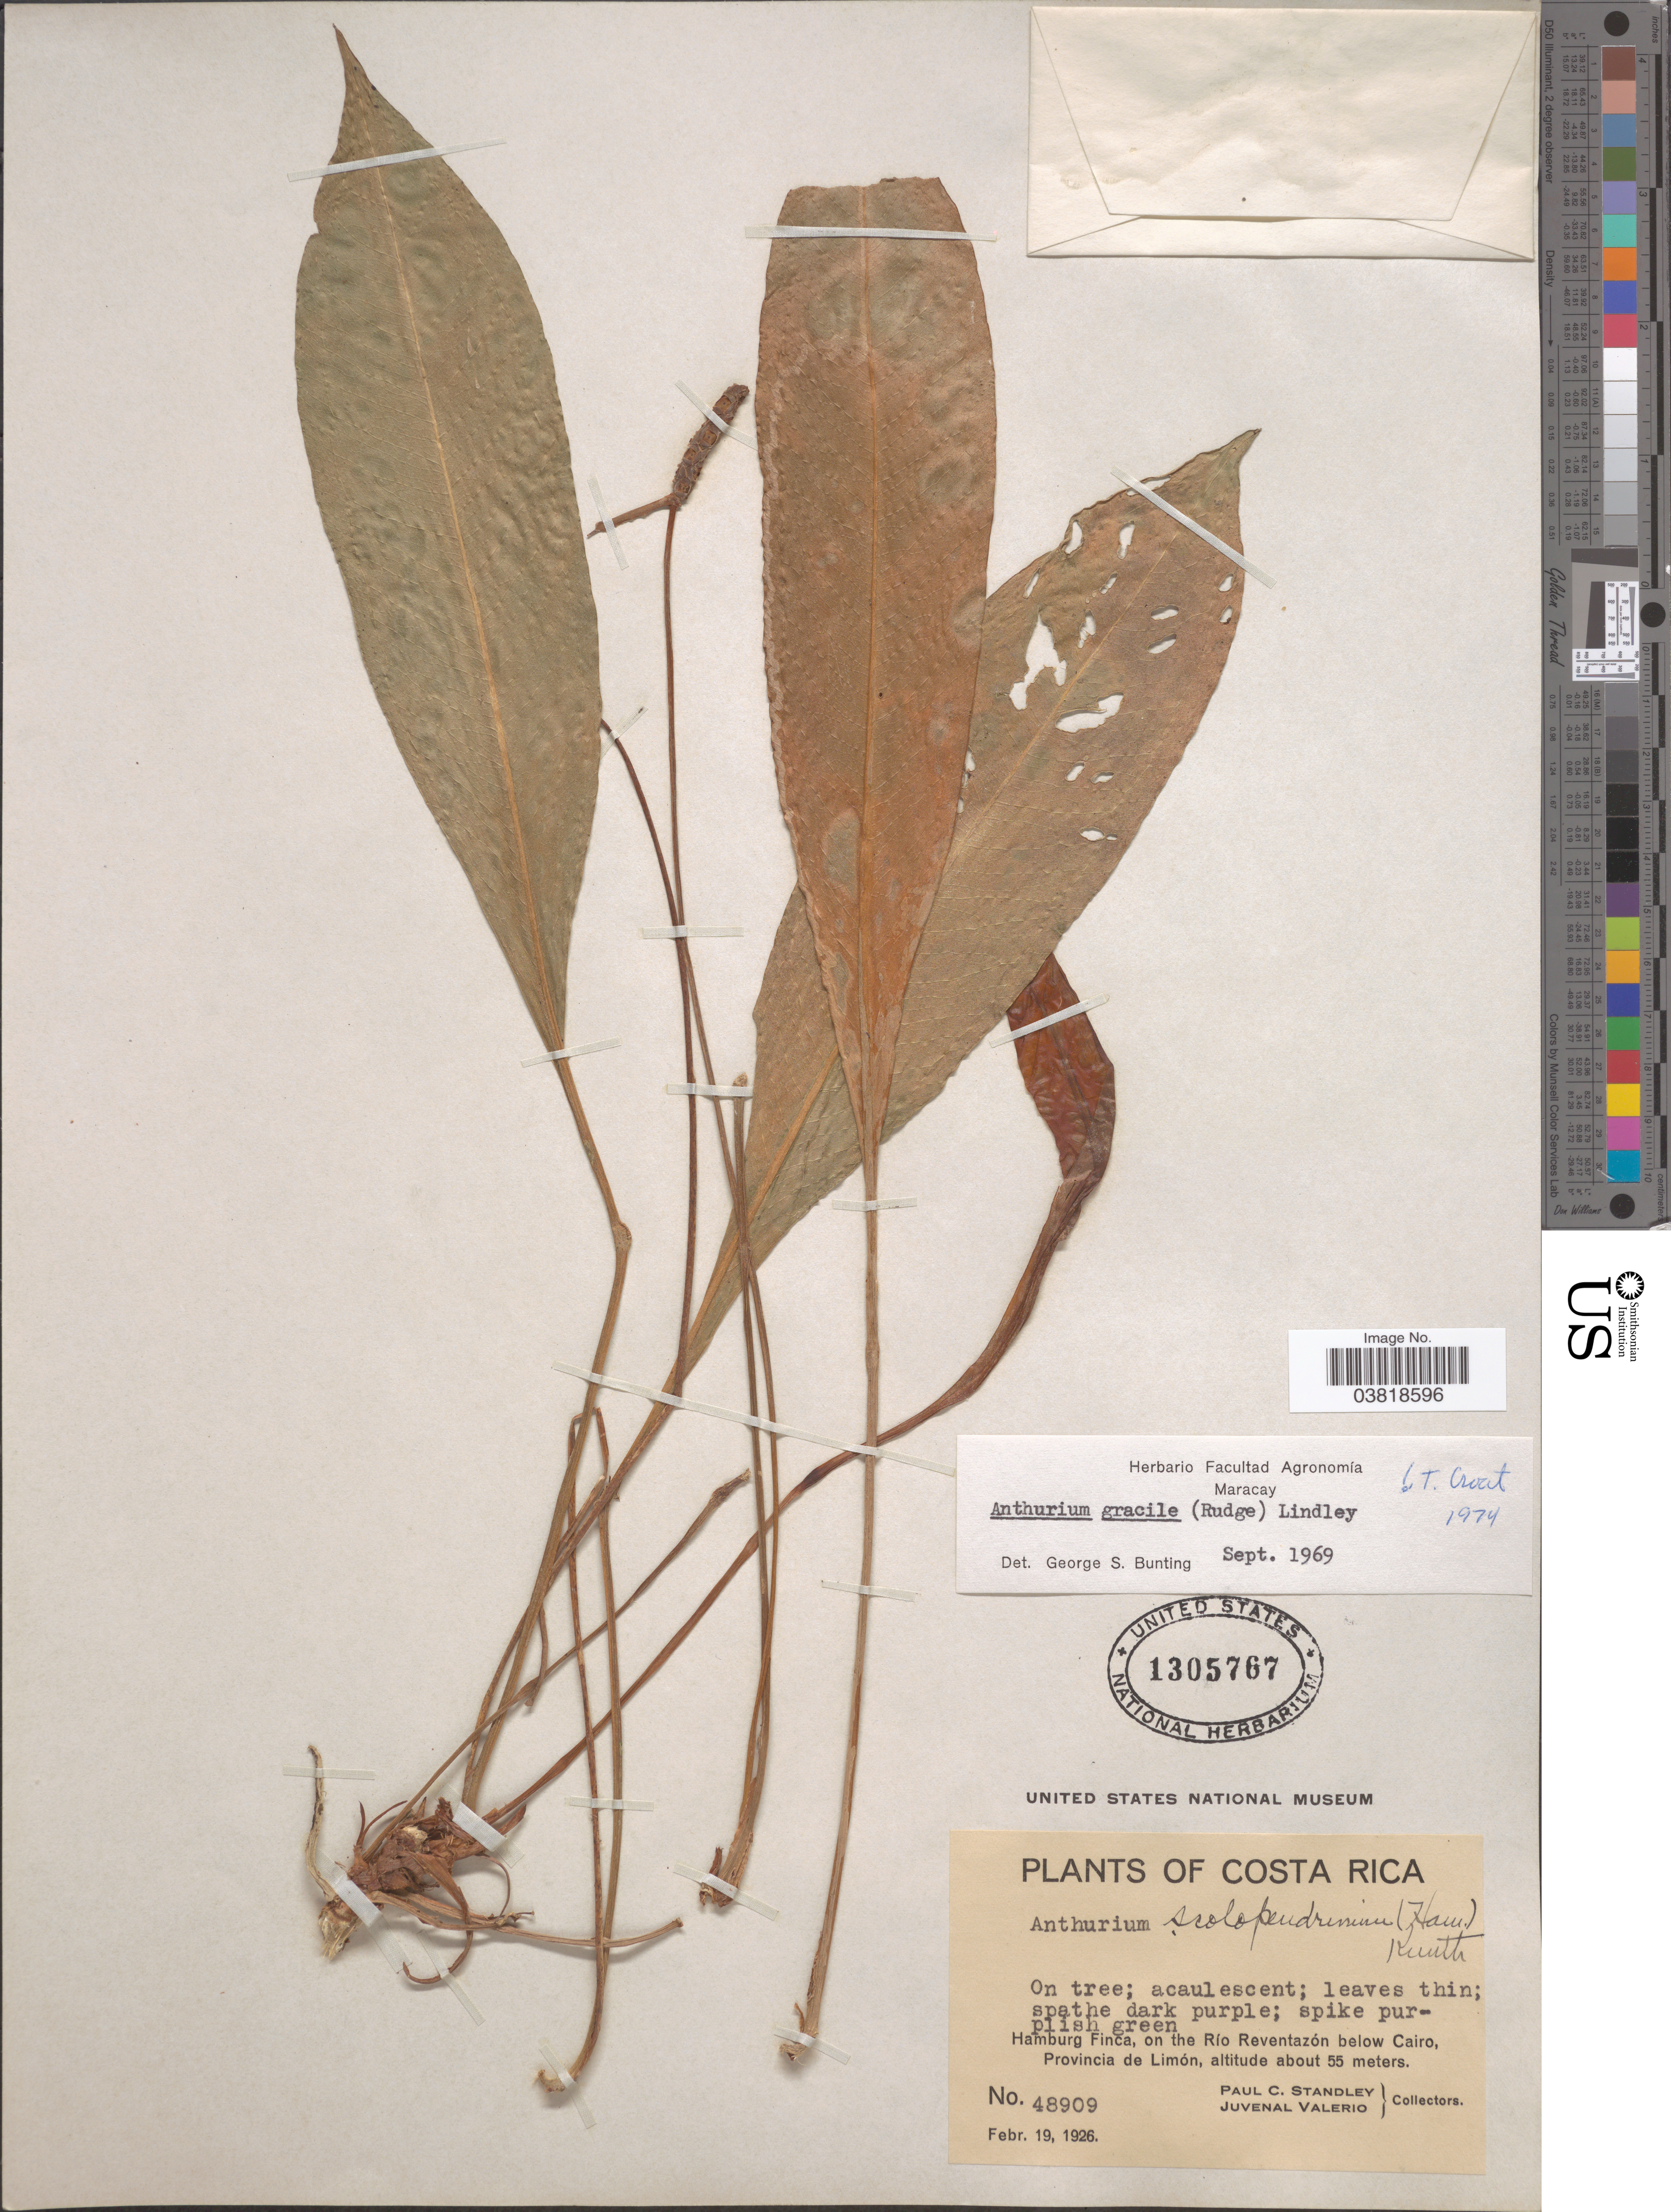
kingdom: Plantae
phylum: Tracheophyta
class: Liliopsida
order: Alismatales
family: Araceae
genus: Anthurium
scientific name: Anthurium gracile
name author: (Rudge) Schott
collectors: P. C. Standley & J. Valerio R.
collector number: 48909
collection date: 1926-02-19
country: Costa Rica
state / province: Limón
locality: Hamburg Finca, on the Río Reventazón below Cairo.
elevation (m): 55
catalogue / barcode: US 1305767